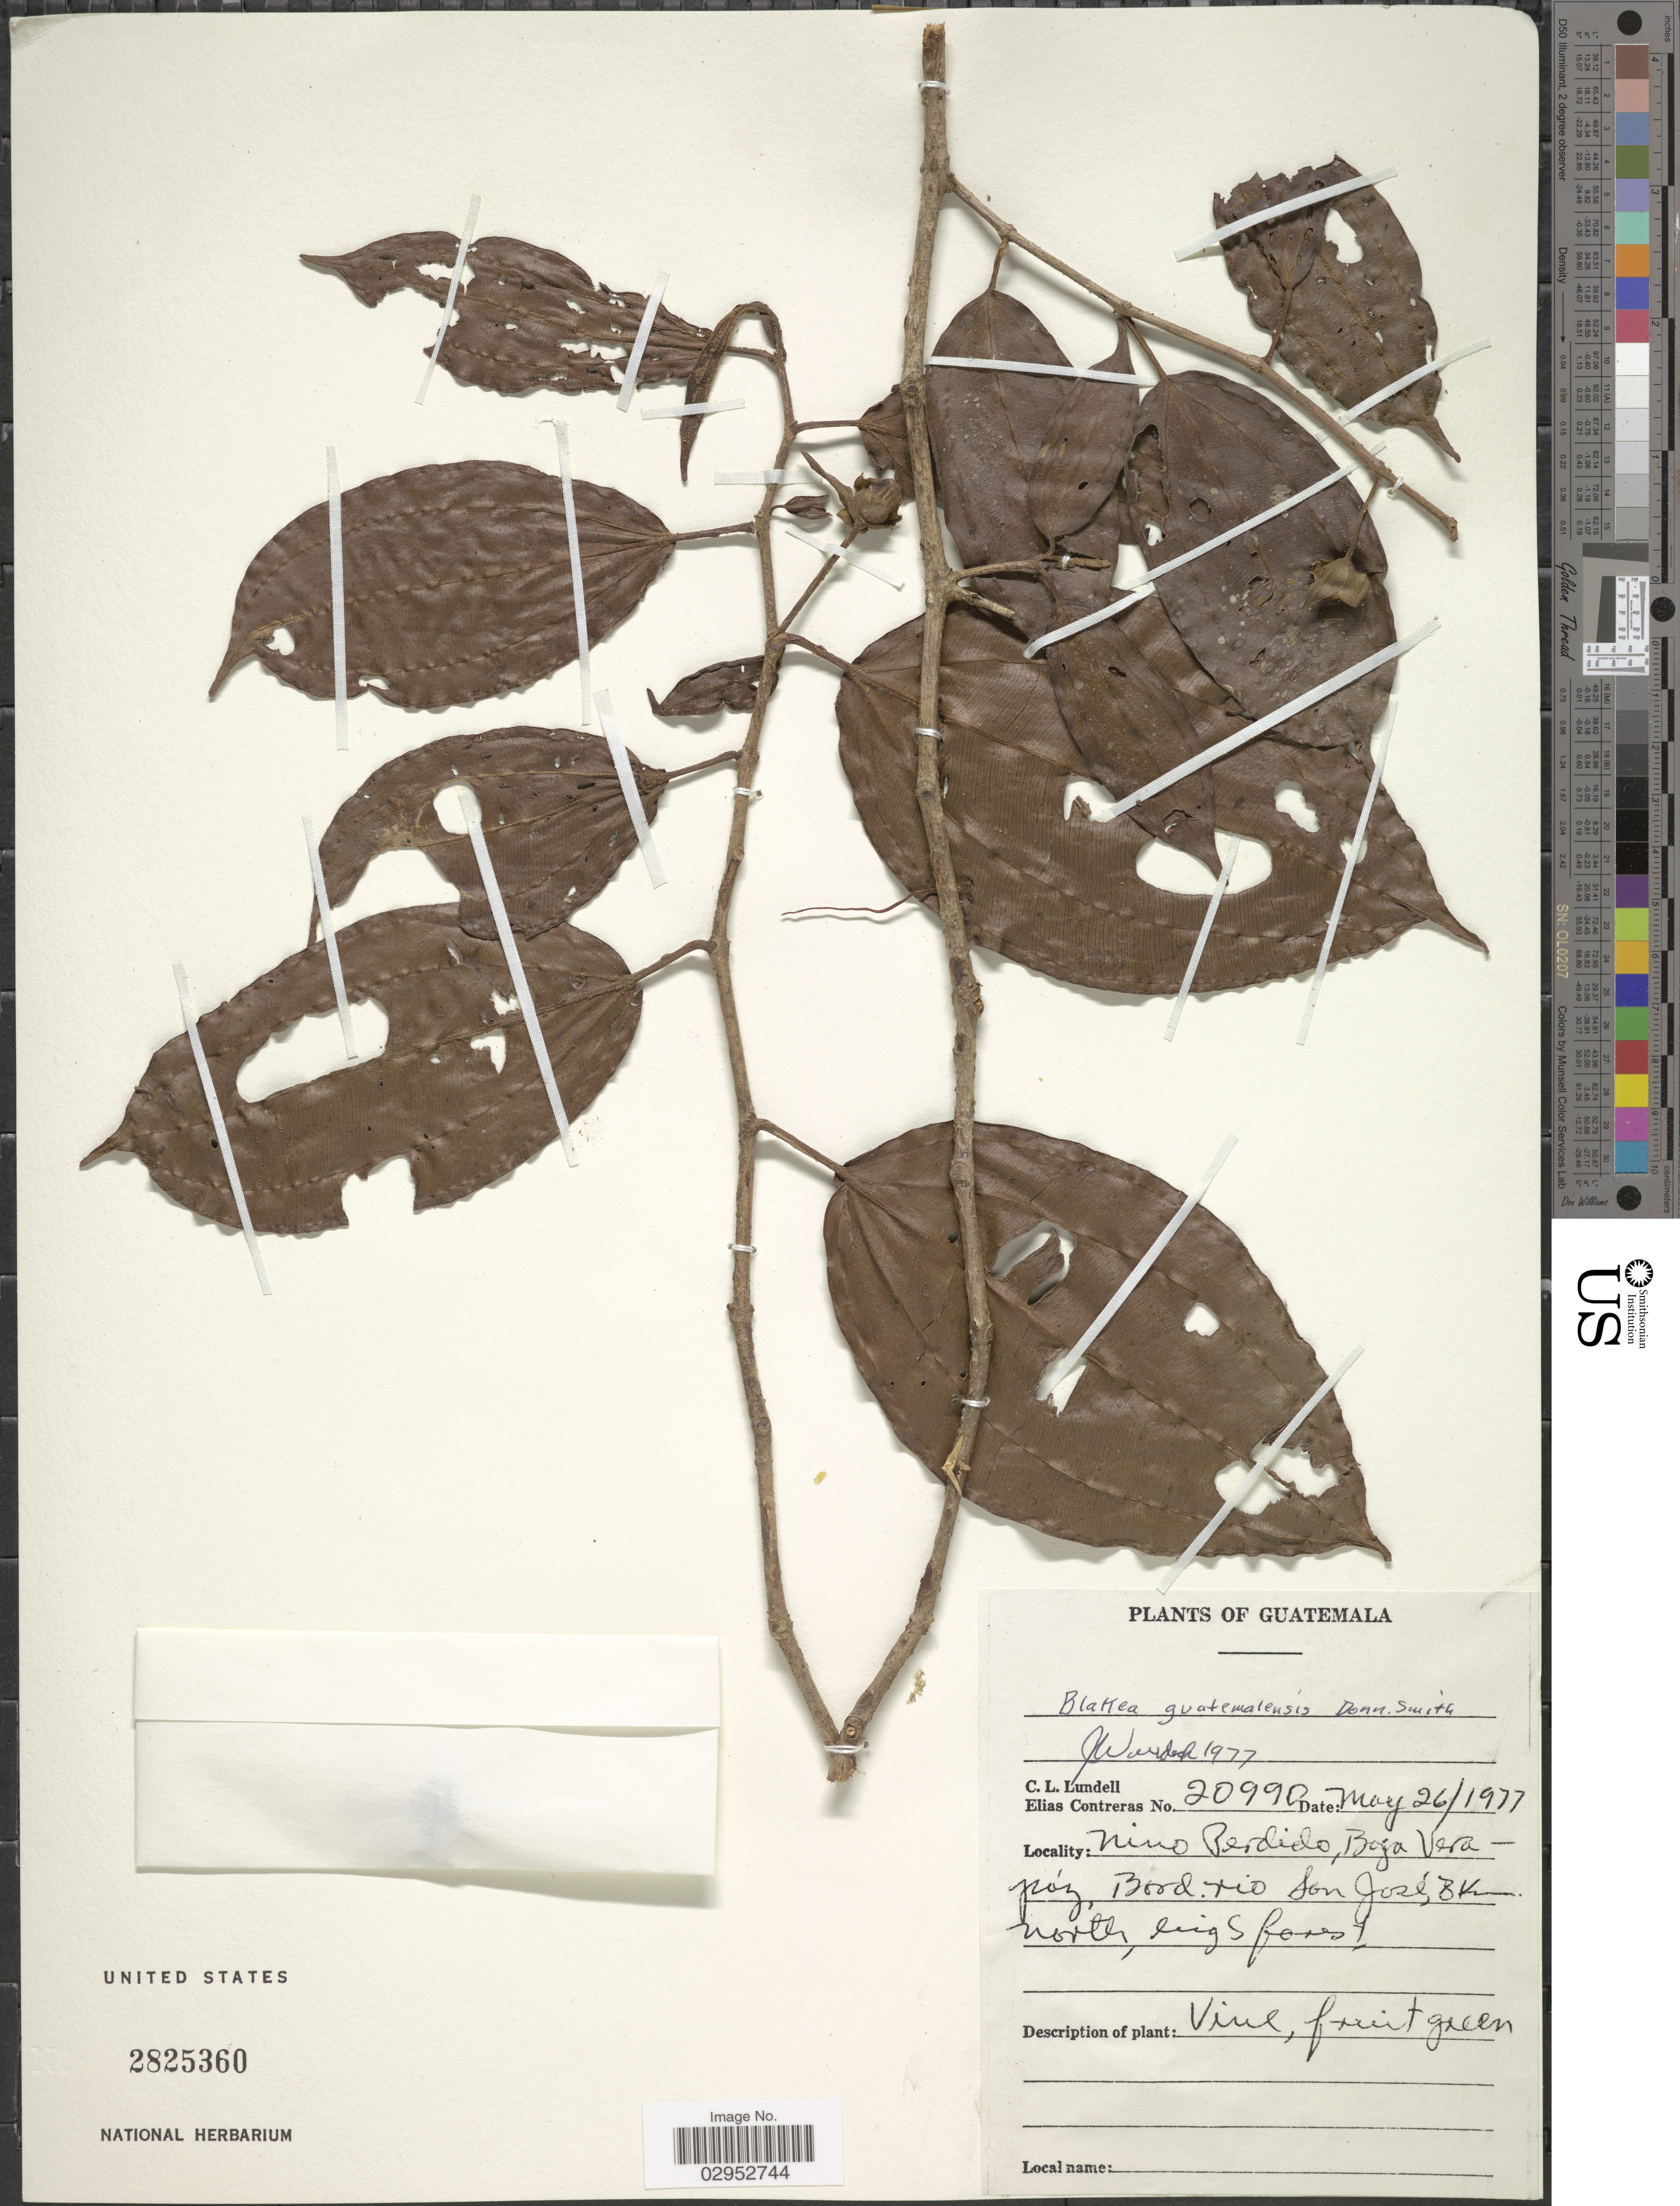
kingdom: Plantae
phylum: Tracheophyta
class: Magnoliopsida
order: Myrtales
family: Melastomataceae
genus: Blakea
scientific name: Blakea guatemalensis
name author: Donn. Sm.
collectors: C. L. Lundell & E. Contreras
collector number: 20990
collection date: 1977-05-26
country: Guatemala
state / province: Baja Verapaz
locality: Nino Perdido, Baja Verapáz, Bord rio San José, 8 km. north.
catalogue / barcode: US 2825360